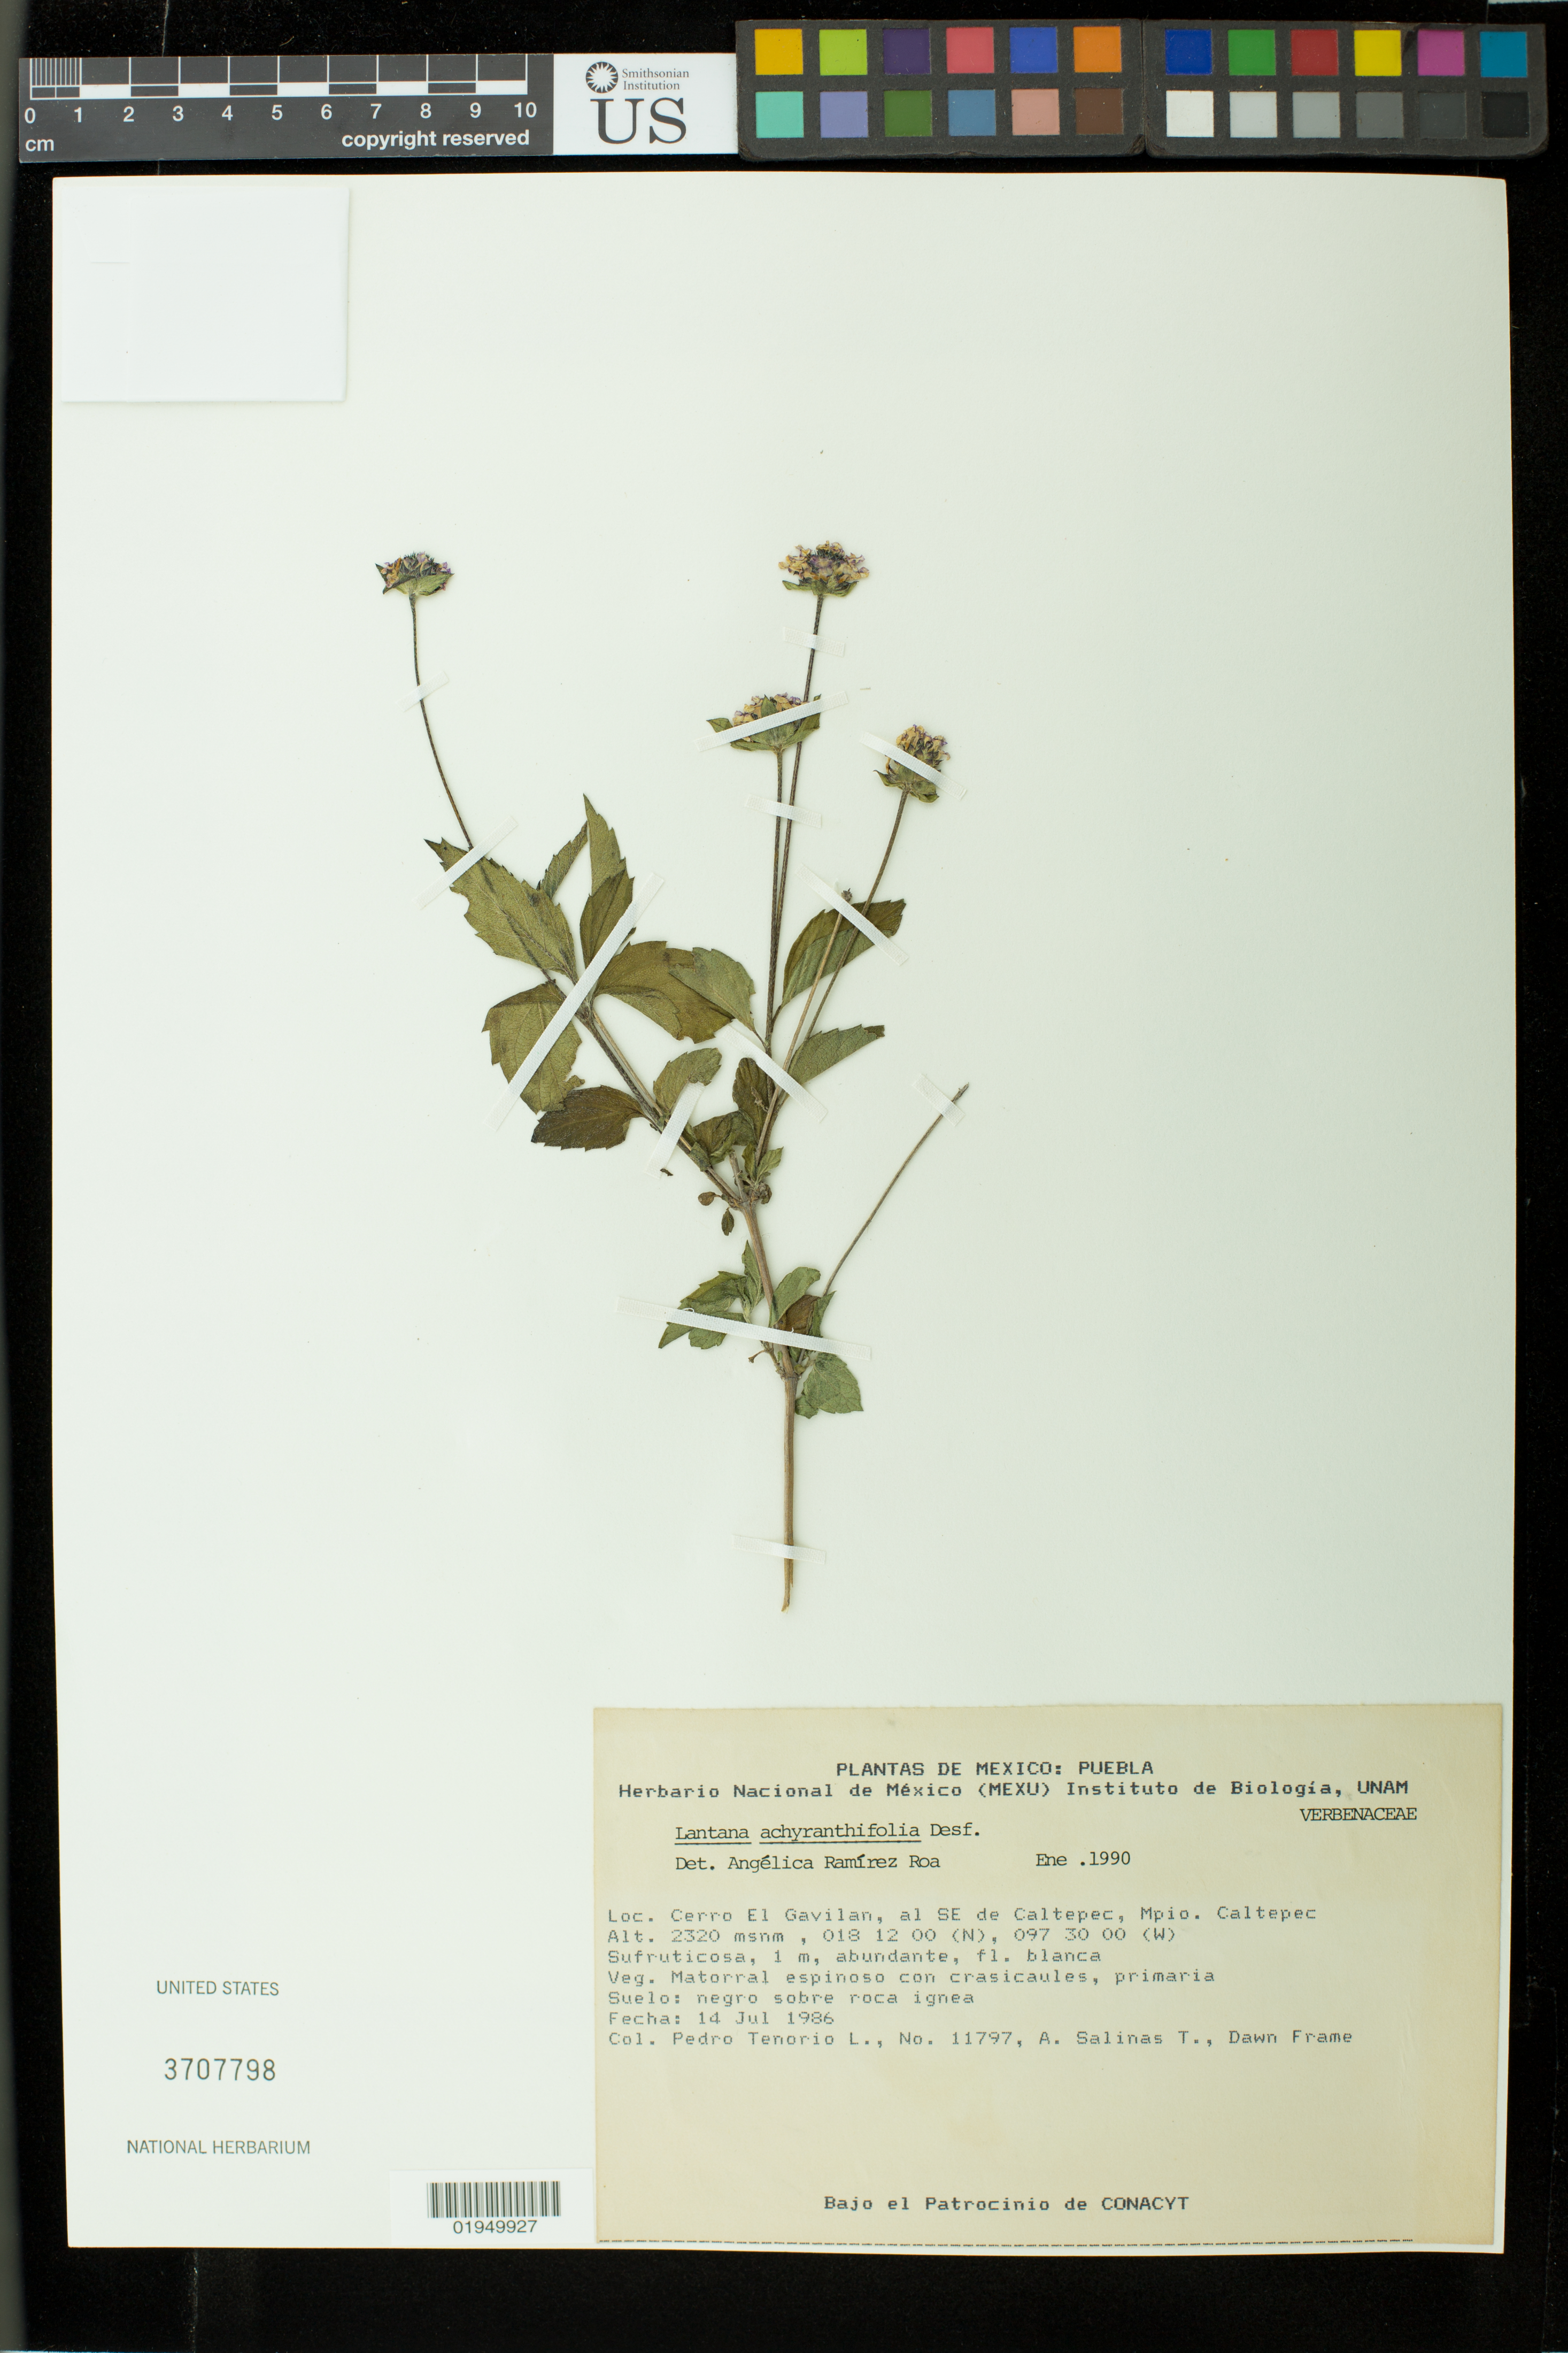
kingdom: Plantae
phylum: Tracheophyta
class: Magnoliopsida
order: Lamiales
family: Verbenaceae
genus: Lantana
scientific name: Lantana achyranthifolia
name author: Desf.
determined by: Ramírez-Roa, A.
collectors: P. Tenorio L., A. Salinas T. & D. Frame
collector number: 11797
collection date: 1986-07-14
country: Mexico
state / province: Puebla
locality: Cerro El Gavilan, al SE de Caltepec, Mpio. Caltepec.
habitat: Matorral espinoso con crasicaules, primaria. Suelo: negro sobre roca ignea.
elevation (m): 2320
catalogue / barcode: US 3707798